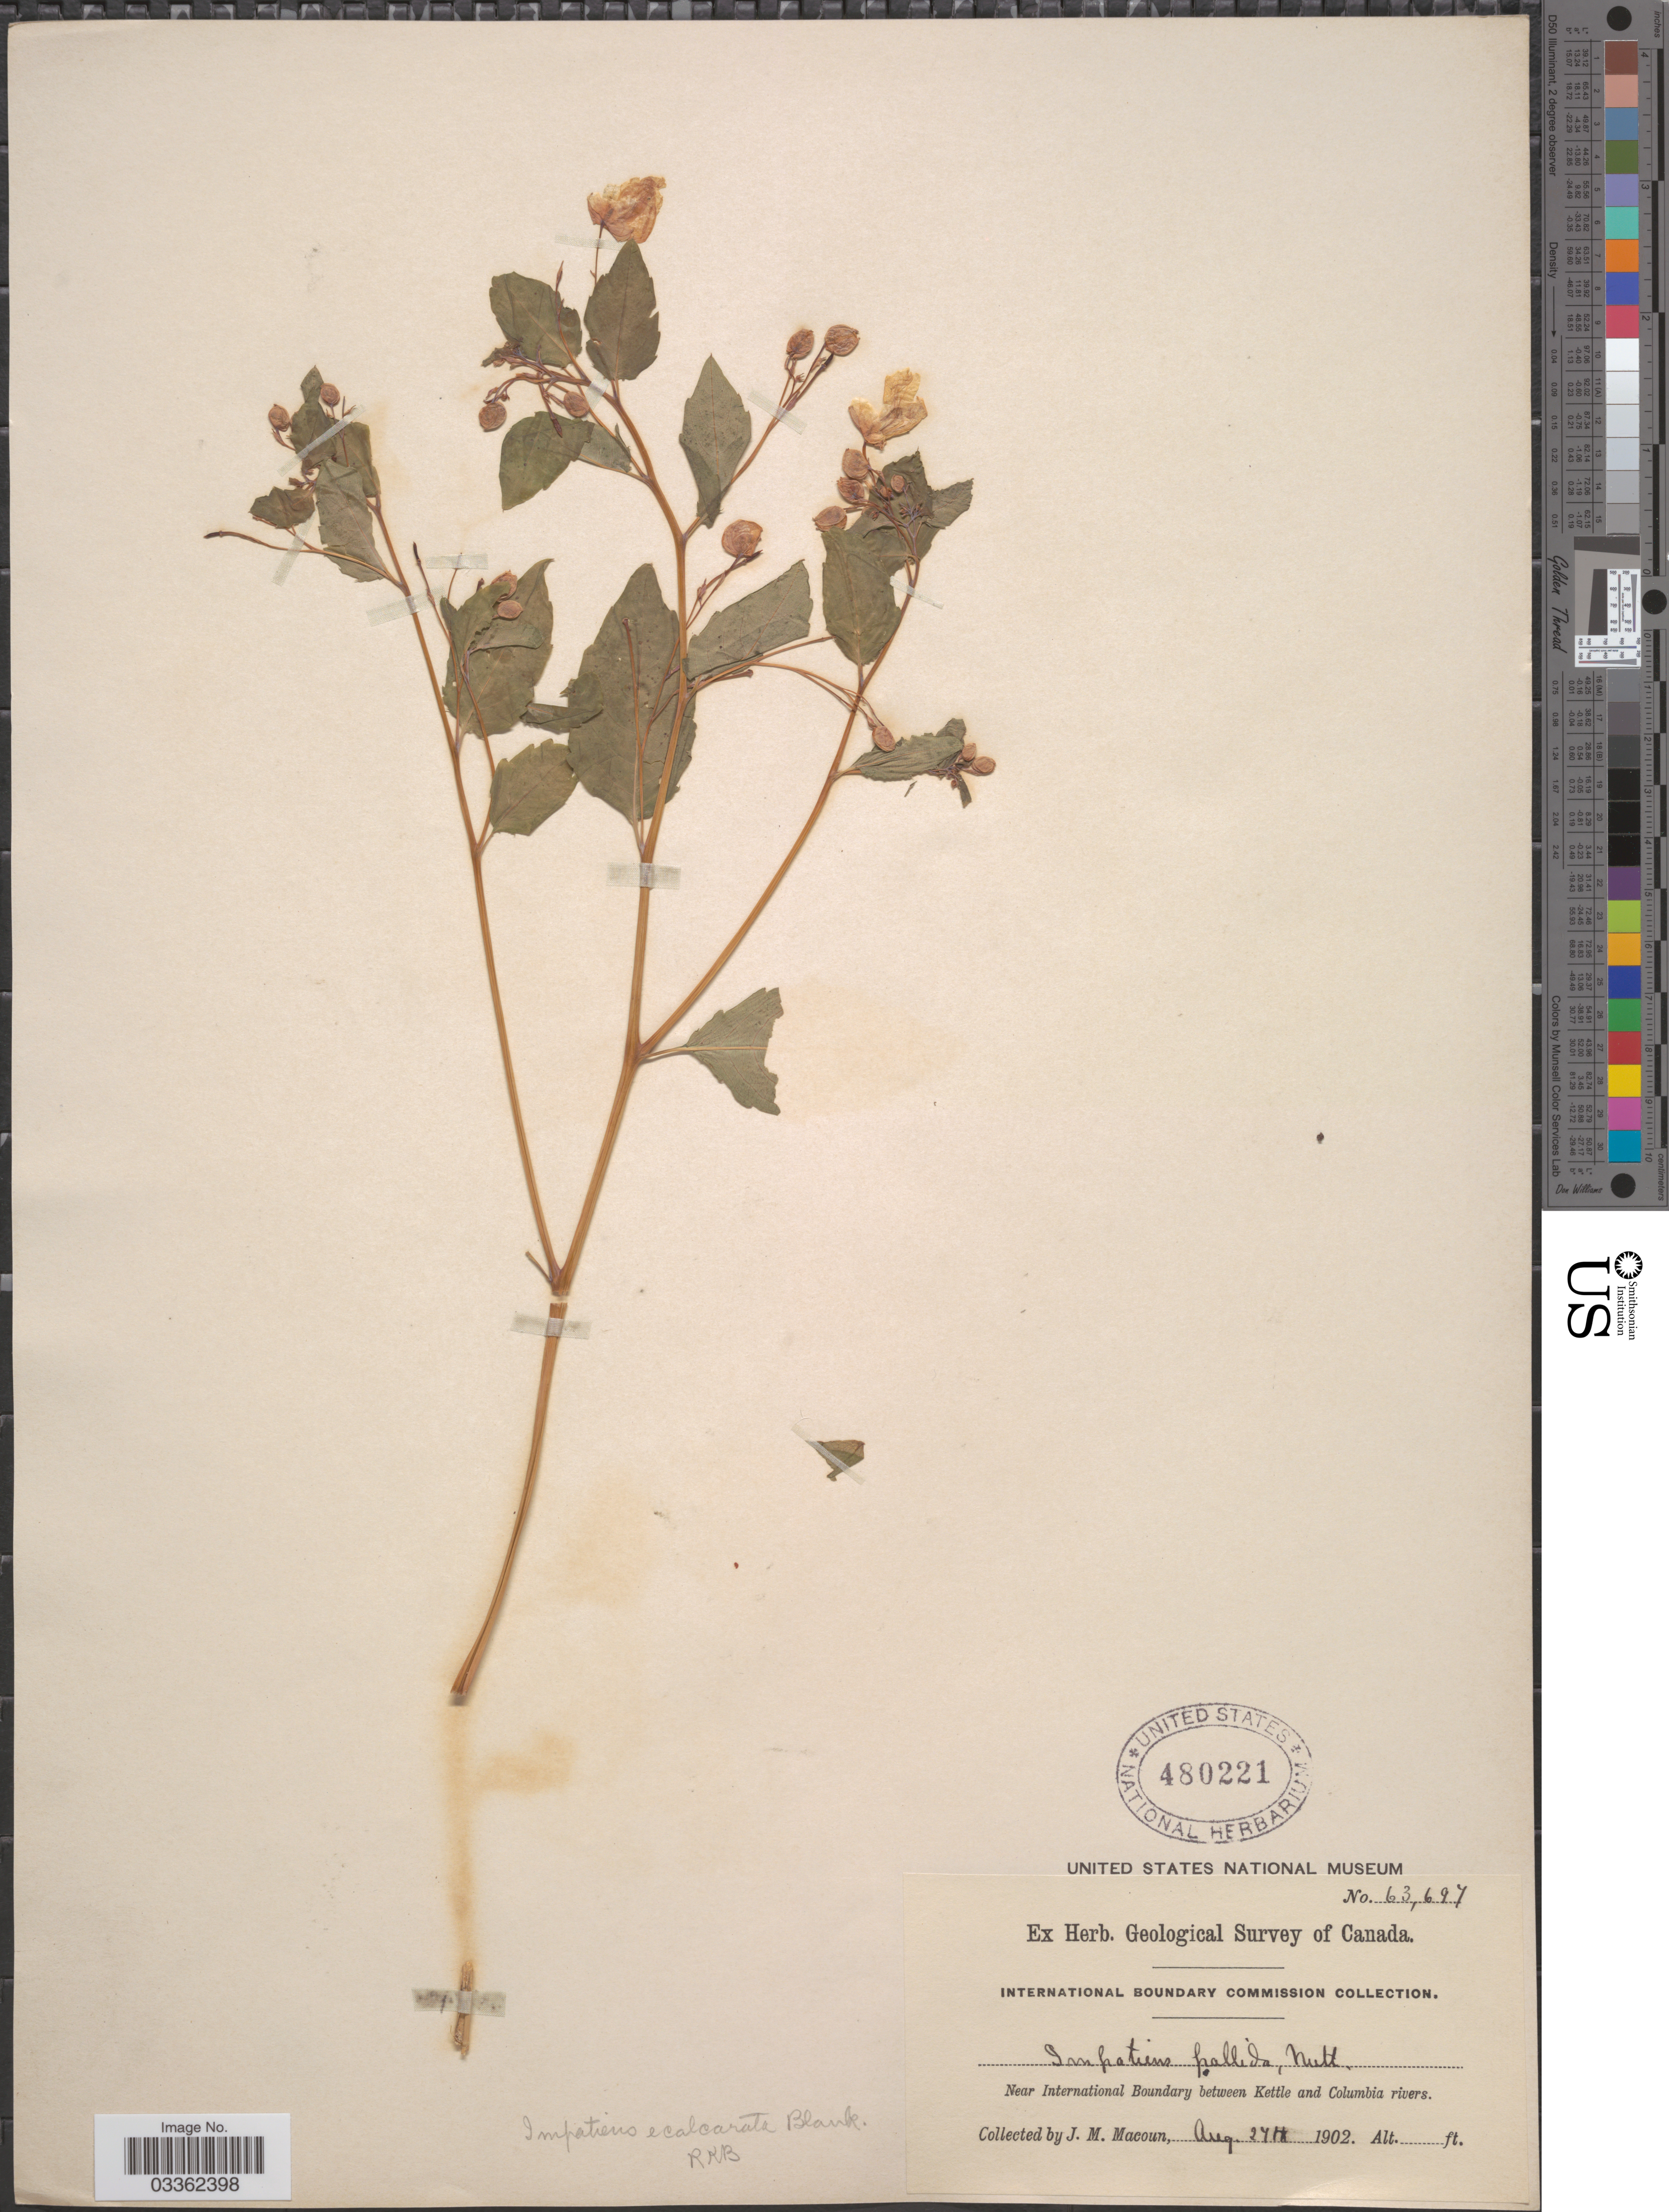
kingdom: Plantae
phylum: Tracheophyta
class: Magnoliopsida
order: Ericales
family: Balsaminaceae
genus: Impatiens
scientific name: Impatiens ecalcarata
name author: Collett & Hemsl.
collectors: J. M. Macoun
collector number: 63697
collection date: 1902-08-27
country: Canada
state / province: British Columbia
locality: Near International Boundary between Kettle and Columbia rivers.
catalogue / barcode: US 480221